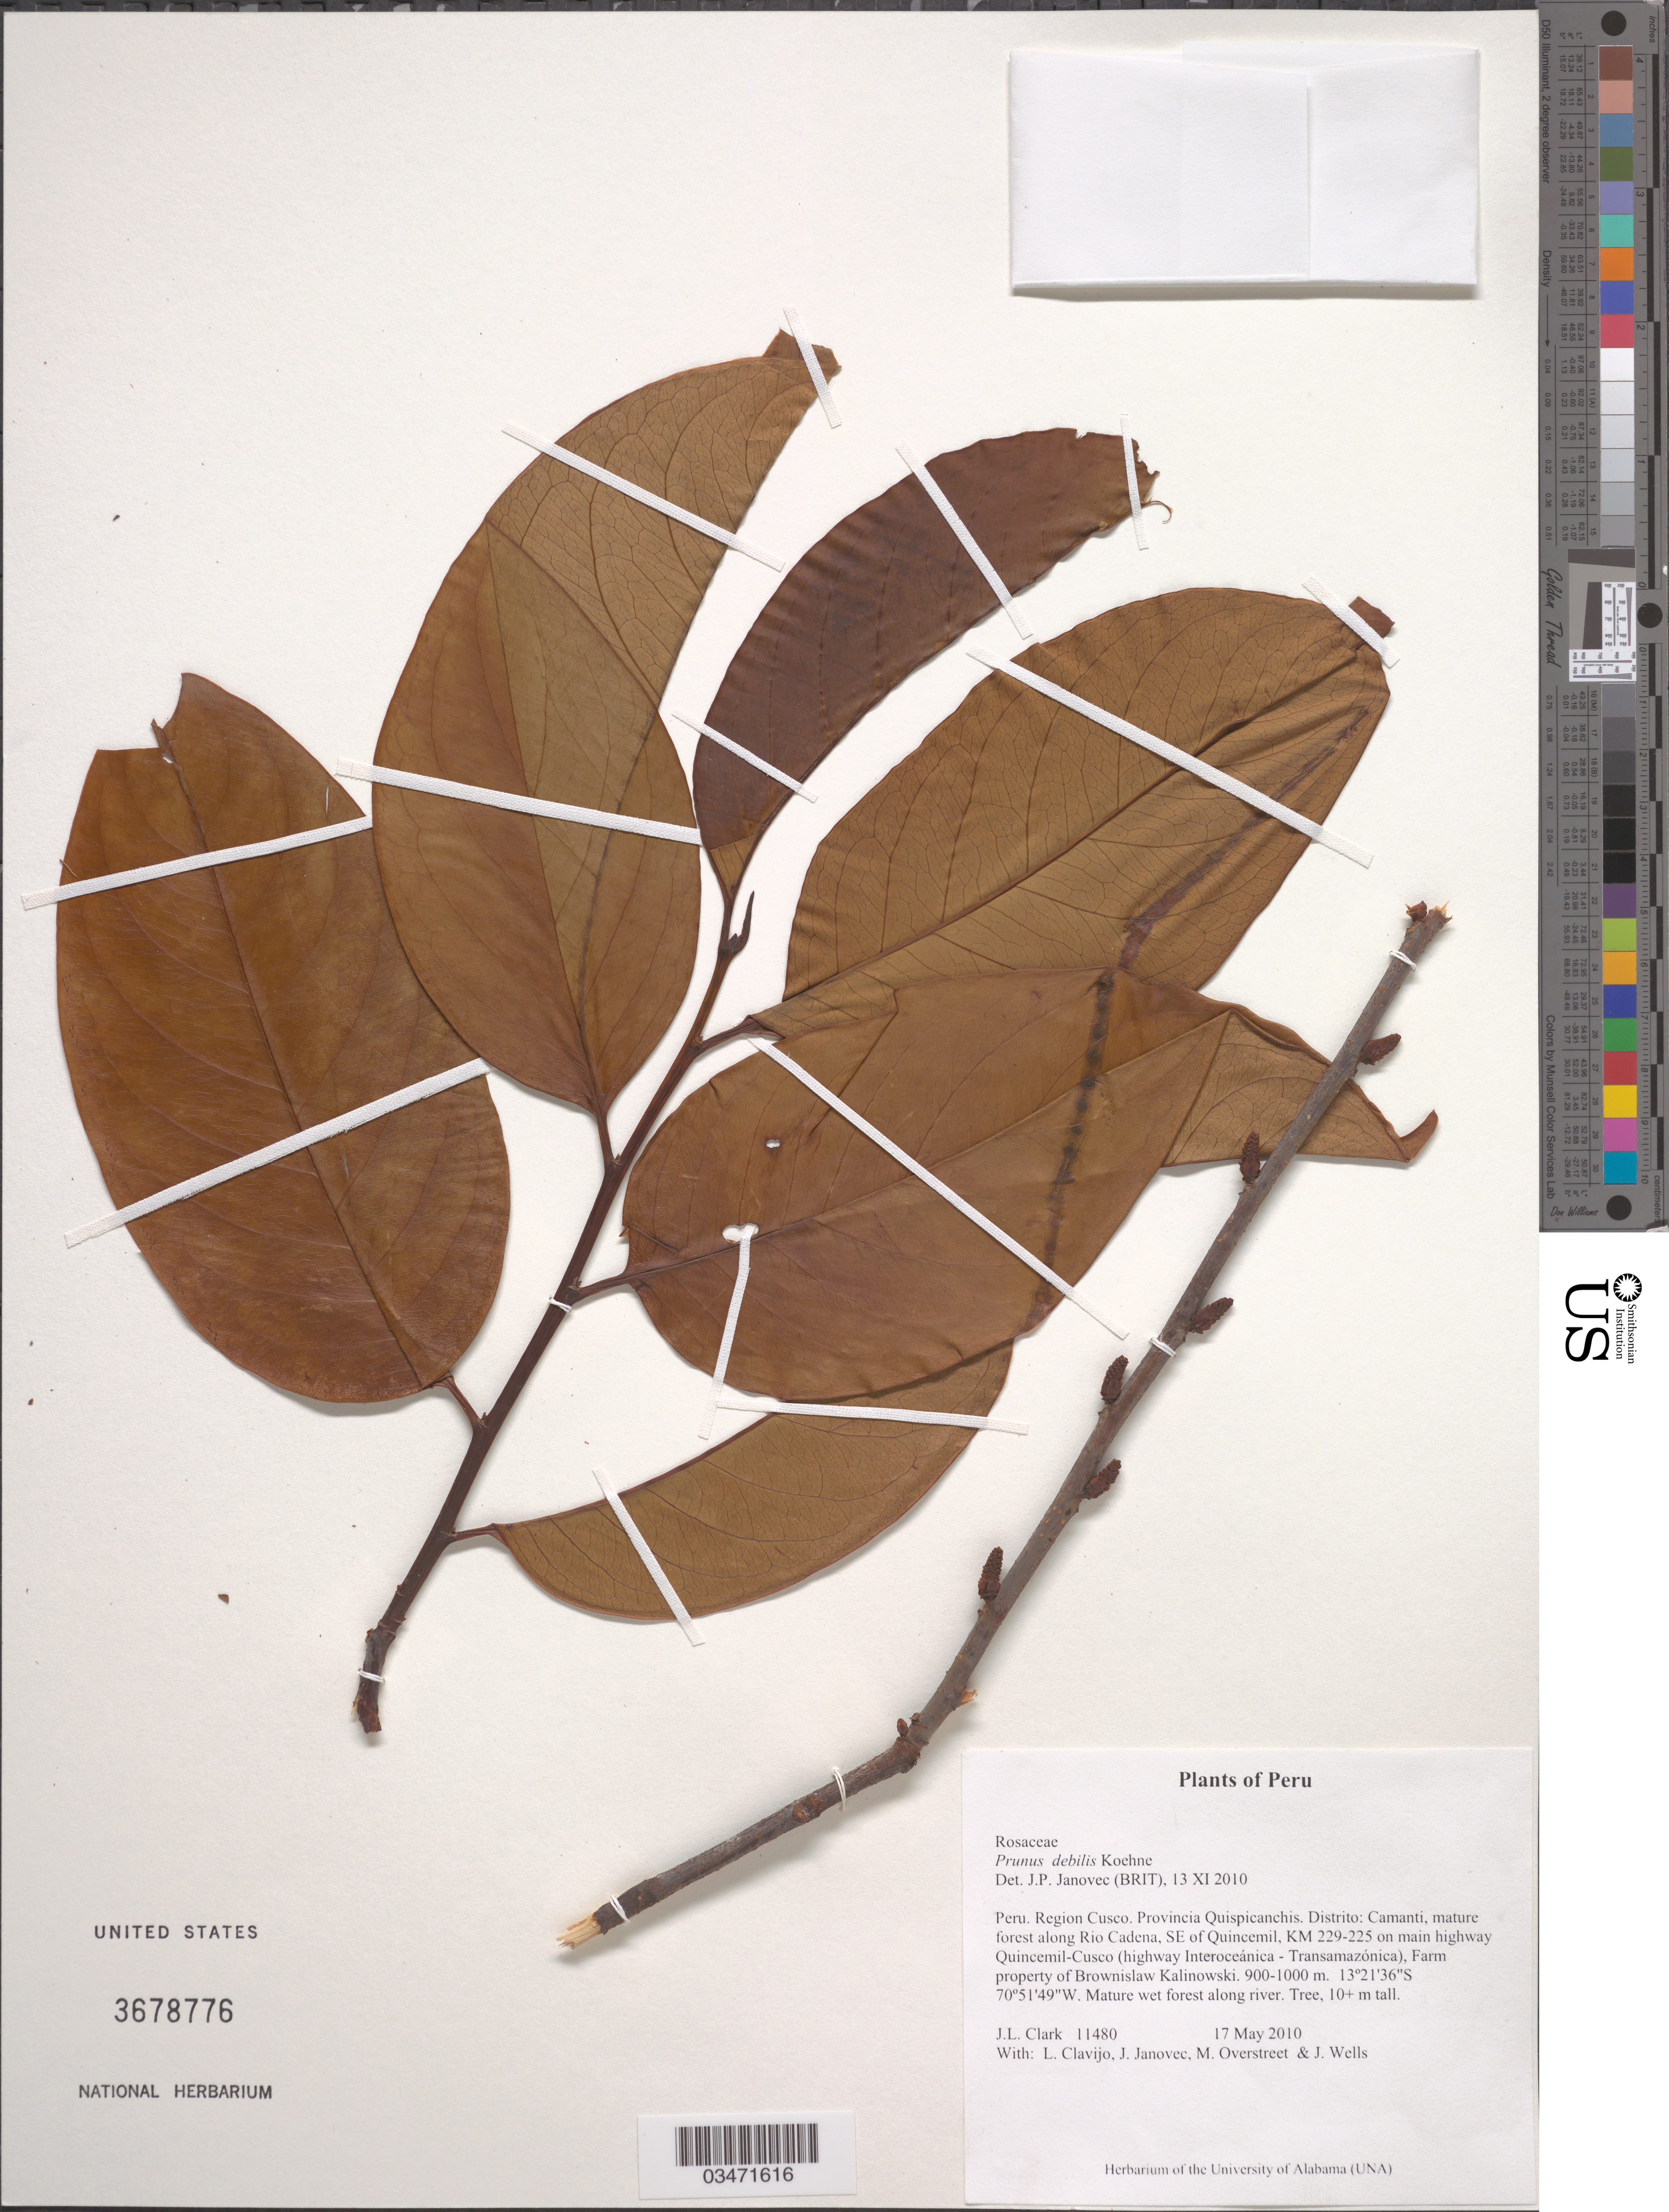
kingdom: Plantae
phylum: Tracheophyta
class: Magnoliopsida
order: Rosales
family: Rosaceae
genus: Prunus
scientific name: Prunus debilis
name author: Koehne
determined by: Janovec, J. P.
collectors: J. L. Clark, Clavijo, L. (Determiner), Skog, L. E. (Determiner), J.P. Janovec, M. Overstreet & J. Wells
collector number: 11480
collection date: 2010-05-17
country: Peru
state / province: Cusco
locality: Provincia Quispicanchis. Distrito: Camanti, mature forest along Rio Cadena, SE of Quincemil, km 229-225 on main highway Quincemil-Cusco (highway Interoceánica-Transamazónica). Farm property of Brownislaw Kalinowski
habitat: Mature wet forest along river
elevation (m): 900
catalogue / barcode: US 3678776